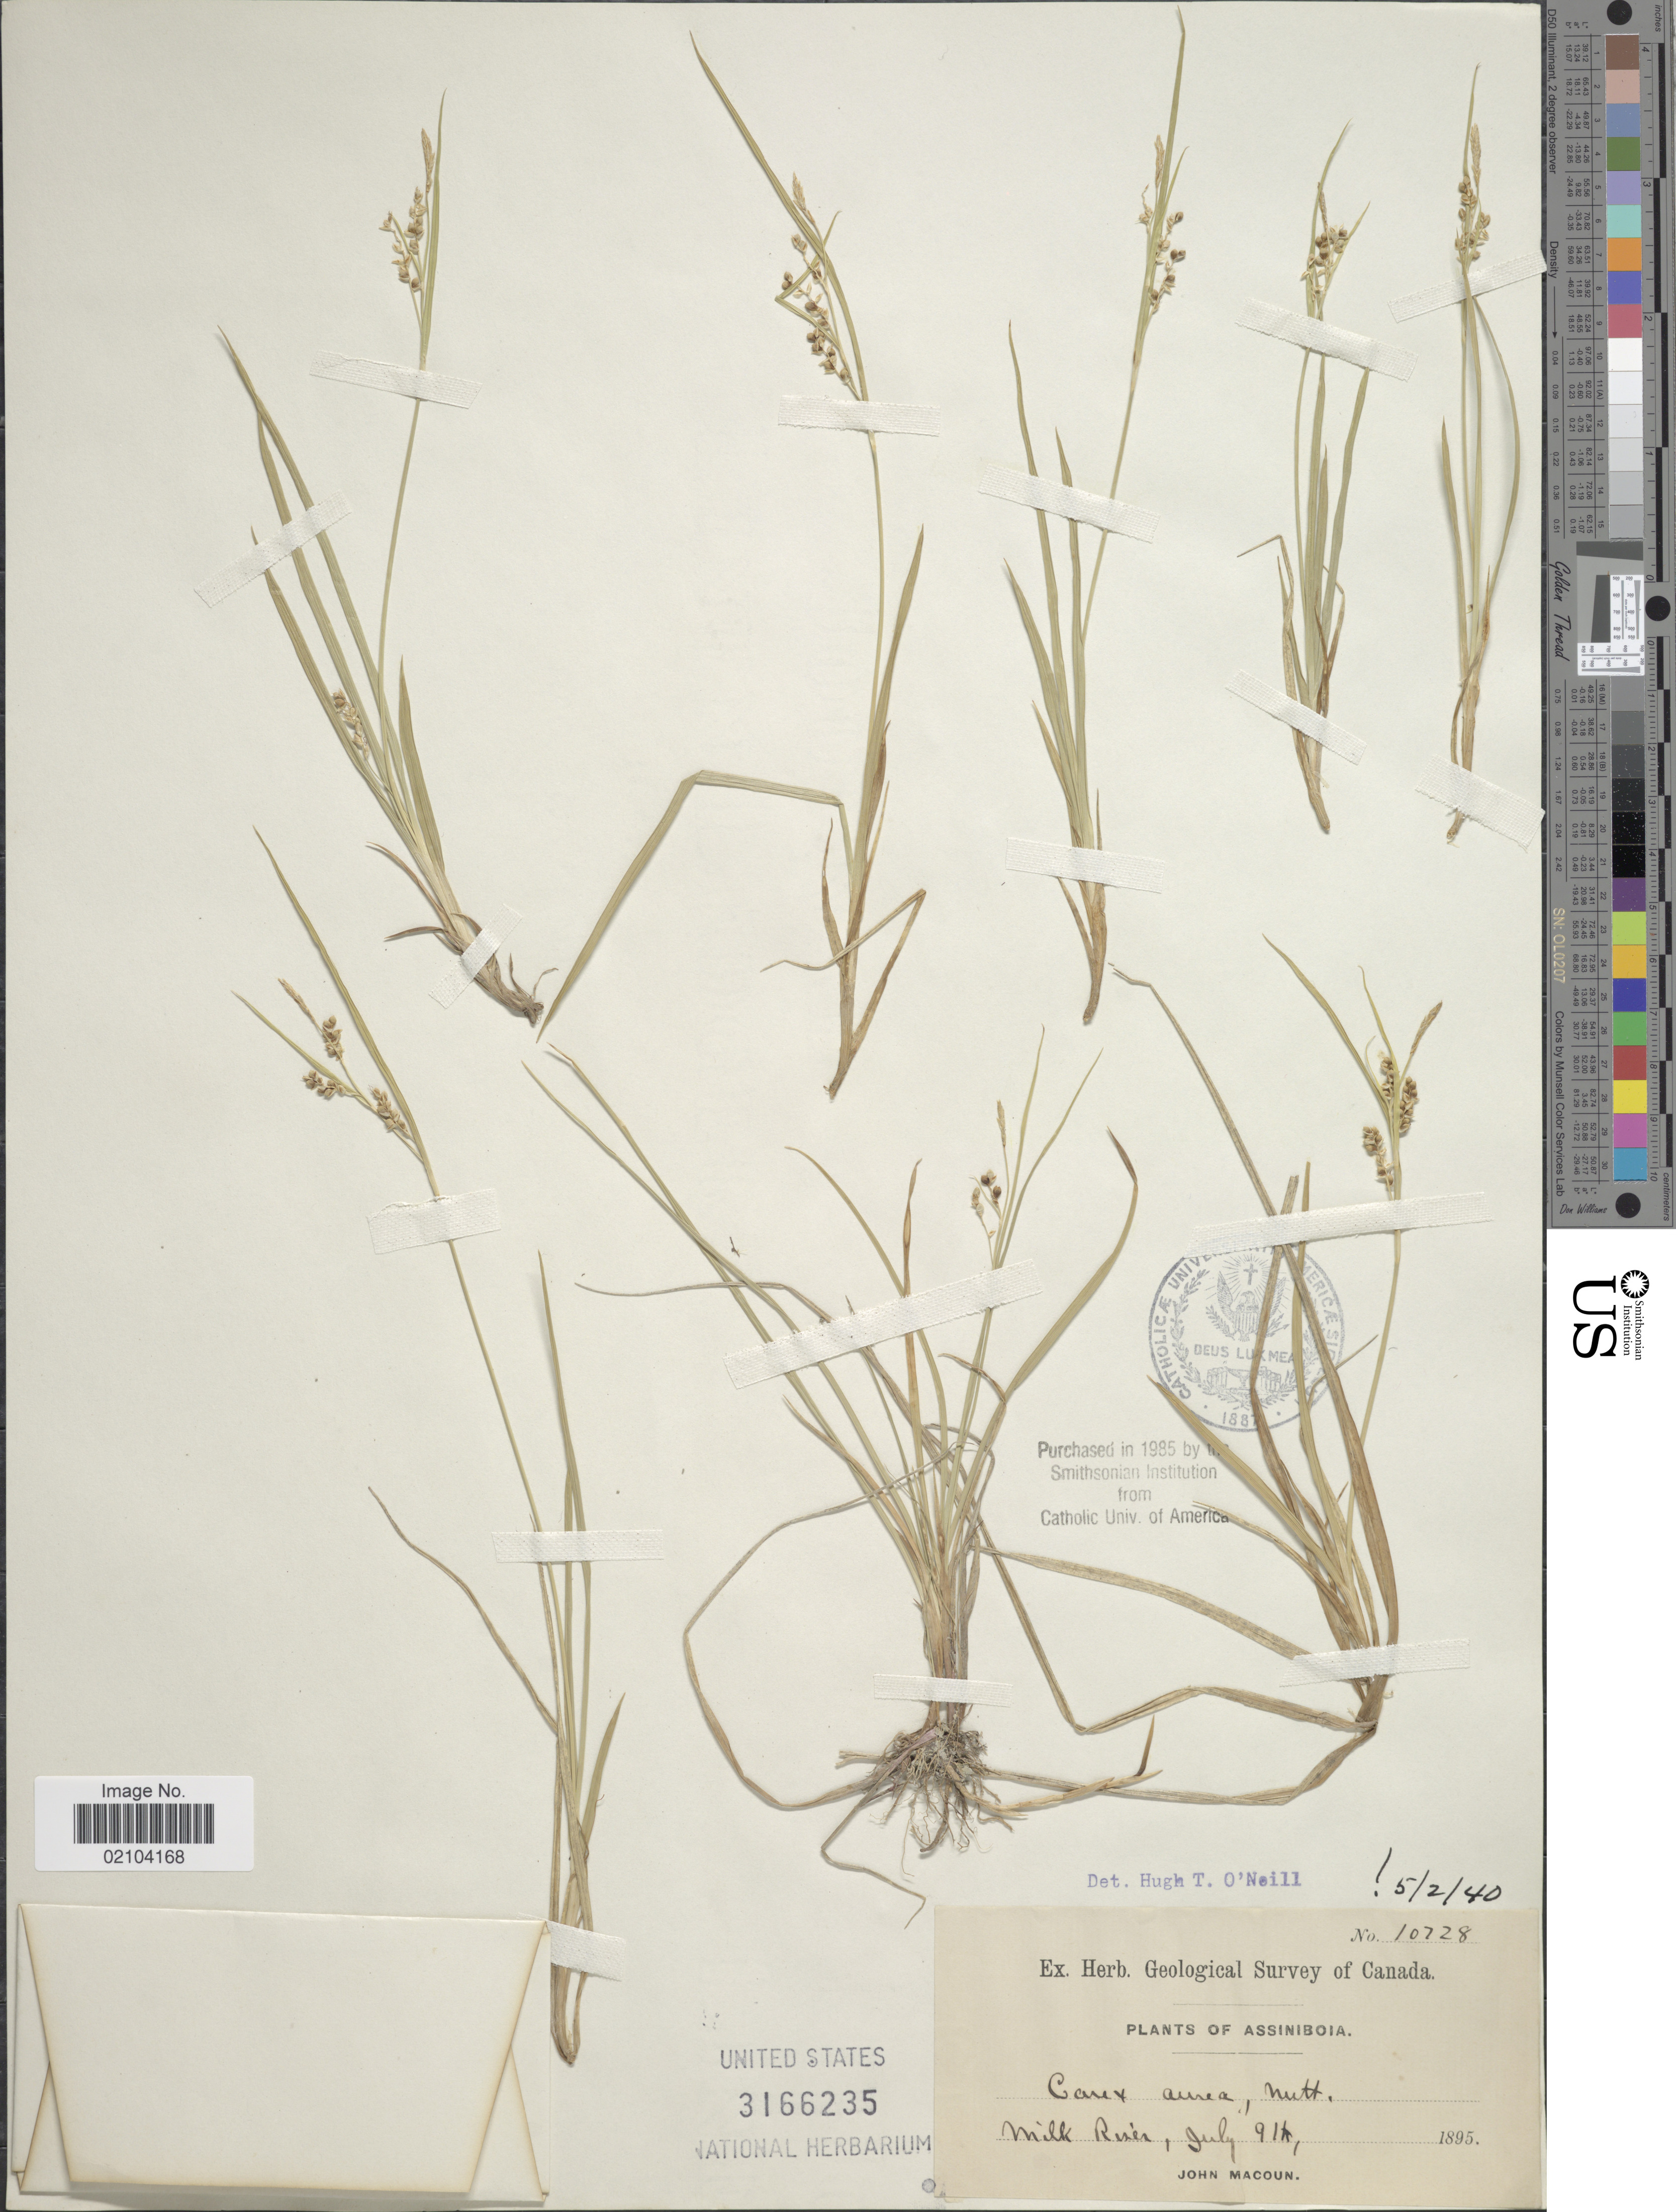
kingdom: Plantae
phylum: Tracheophyta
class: Liliopsida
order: Poales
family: Cyperaceae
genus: Carex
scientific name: Carex aurea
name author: Nutt.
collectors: J. Macoun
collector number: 10728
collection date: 1895-07-09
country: Canada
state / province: Alberta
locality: Milk River. Assiniboia.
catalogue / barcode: US 3166235